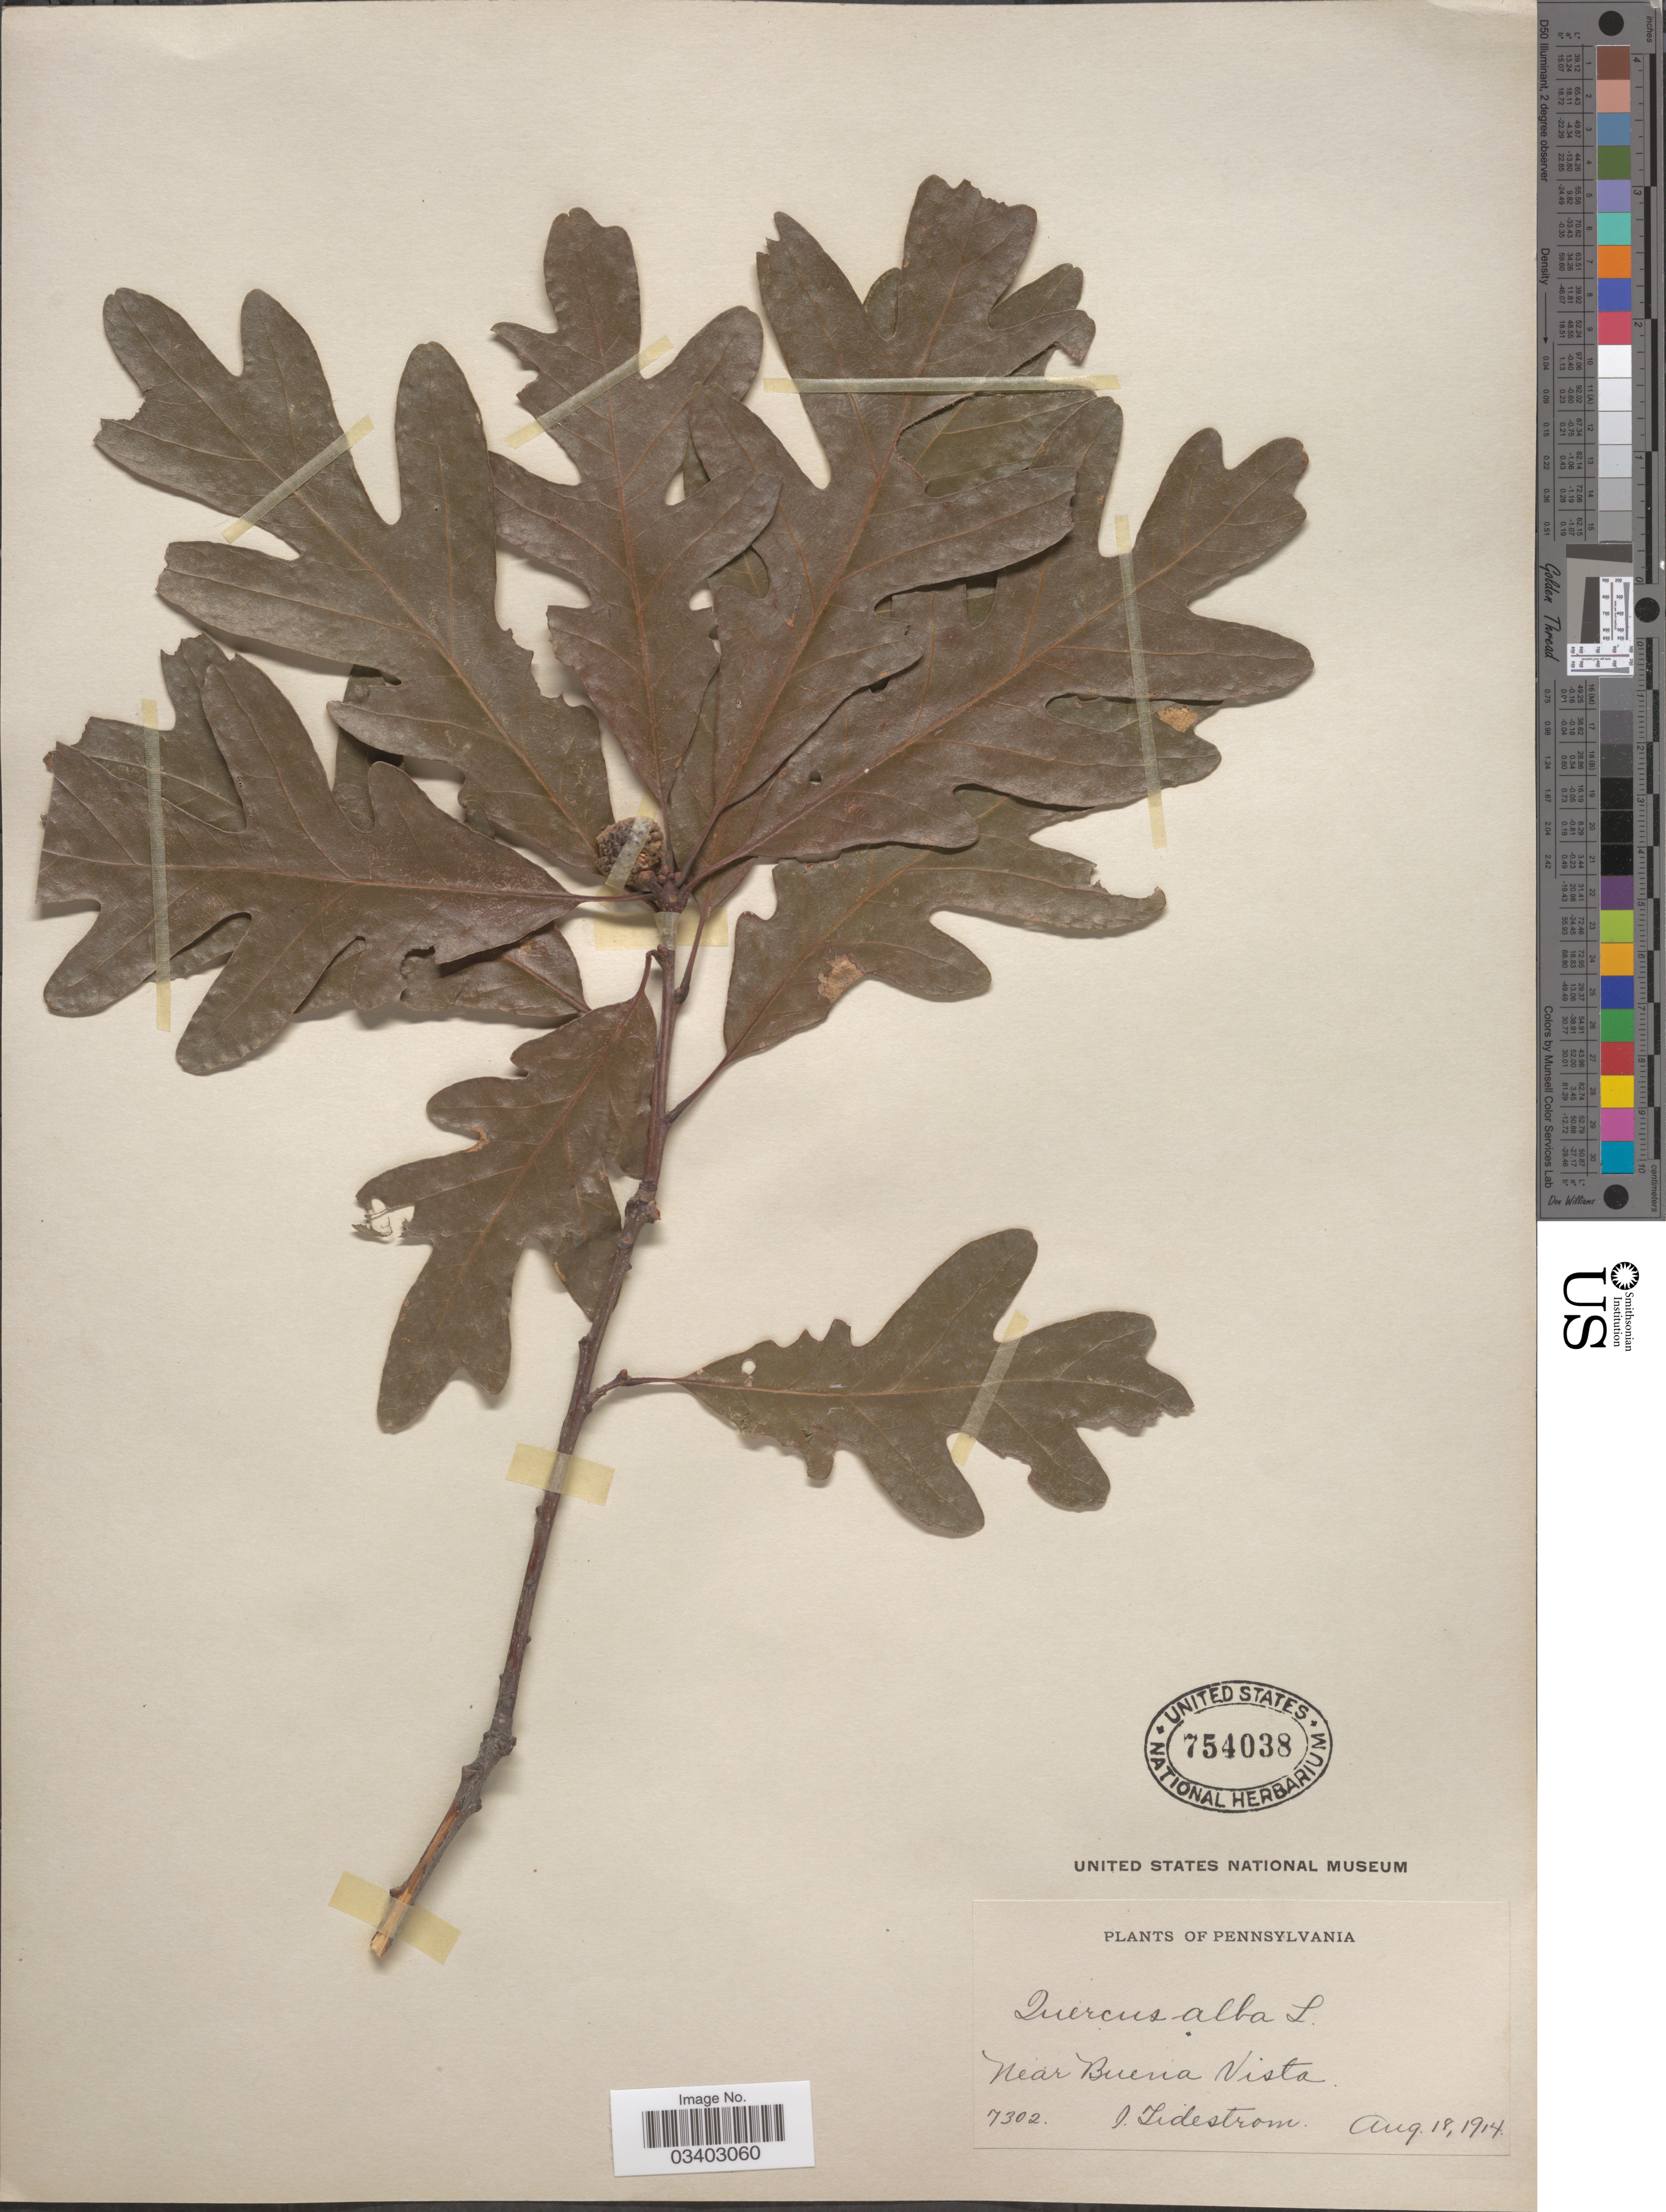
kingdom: Plantae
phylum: Tracheophyta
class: Magnoliopsida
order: Fagales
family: Fagaceae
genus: Quercus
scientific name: Quercus alba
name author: L.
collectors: I. F. Tidestrom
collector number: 7302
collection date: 1914-08-18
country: United States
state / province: Pennsylvania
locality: Near Buena Vista.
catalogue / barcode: US 754038